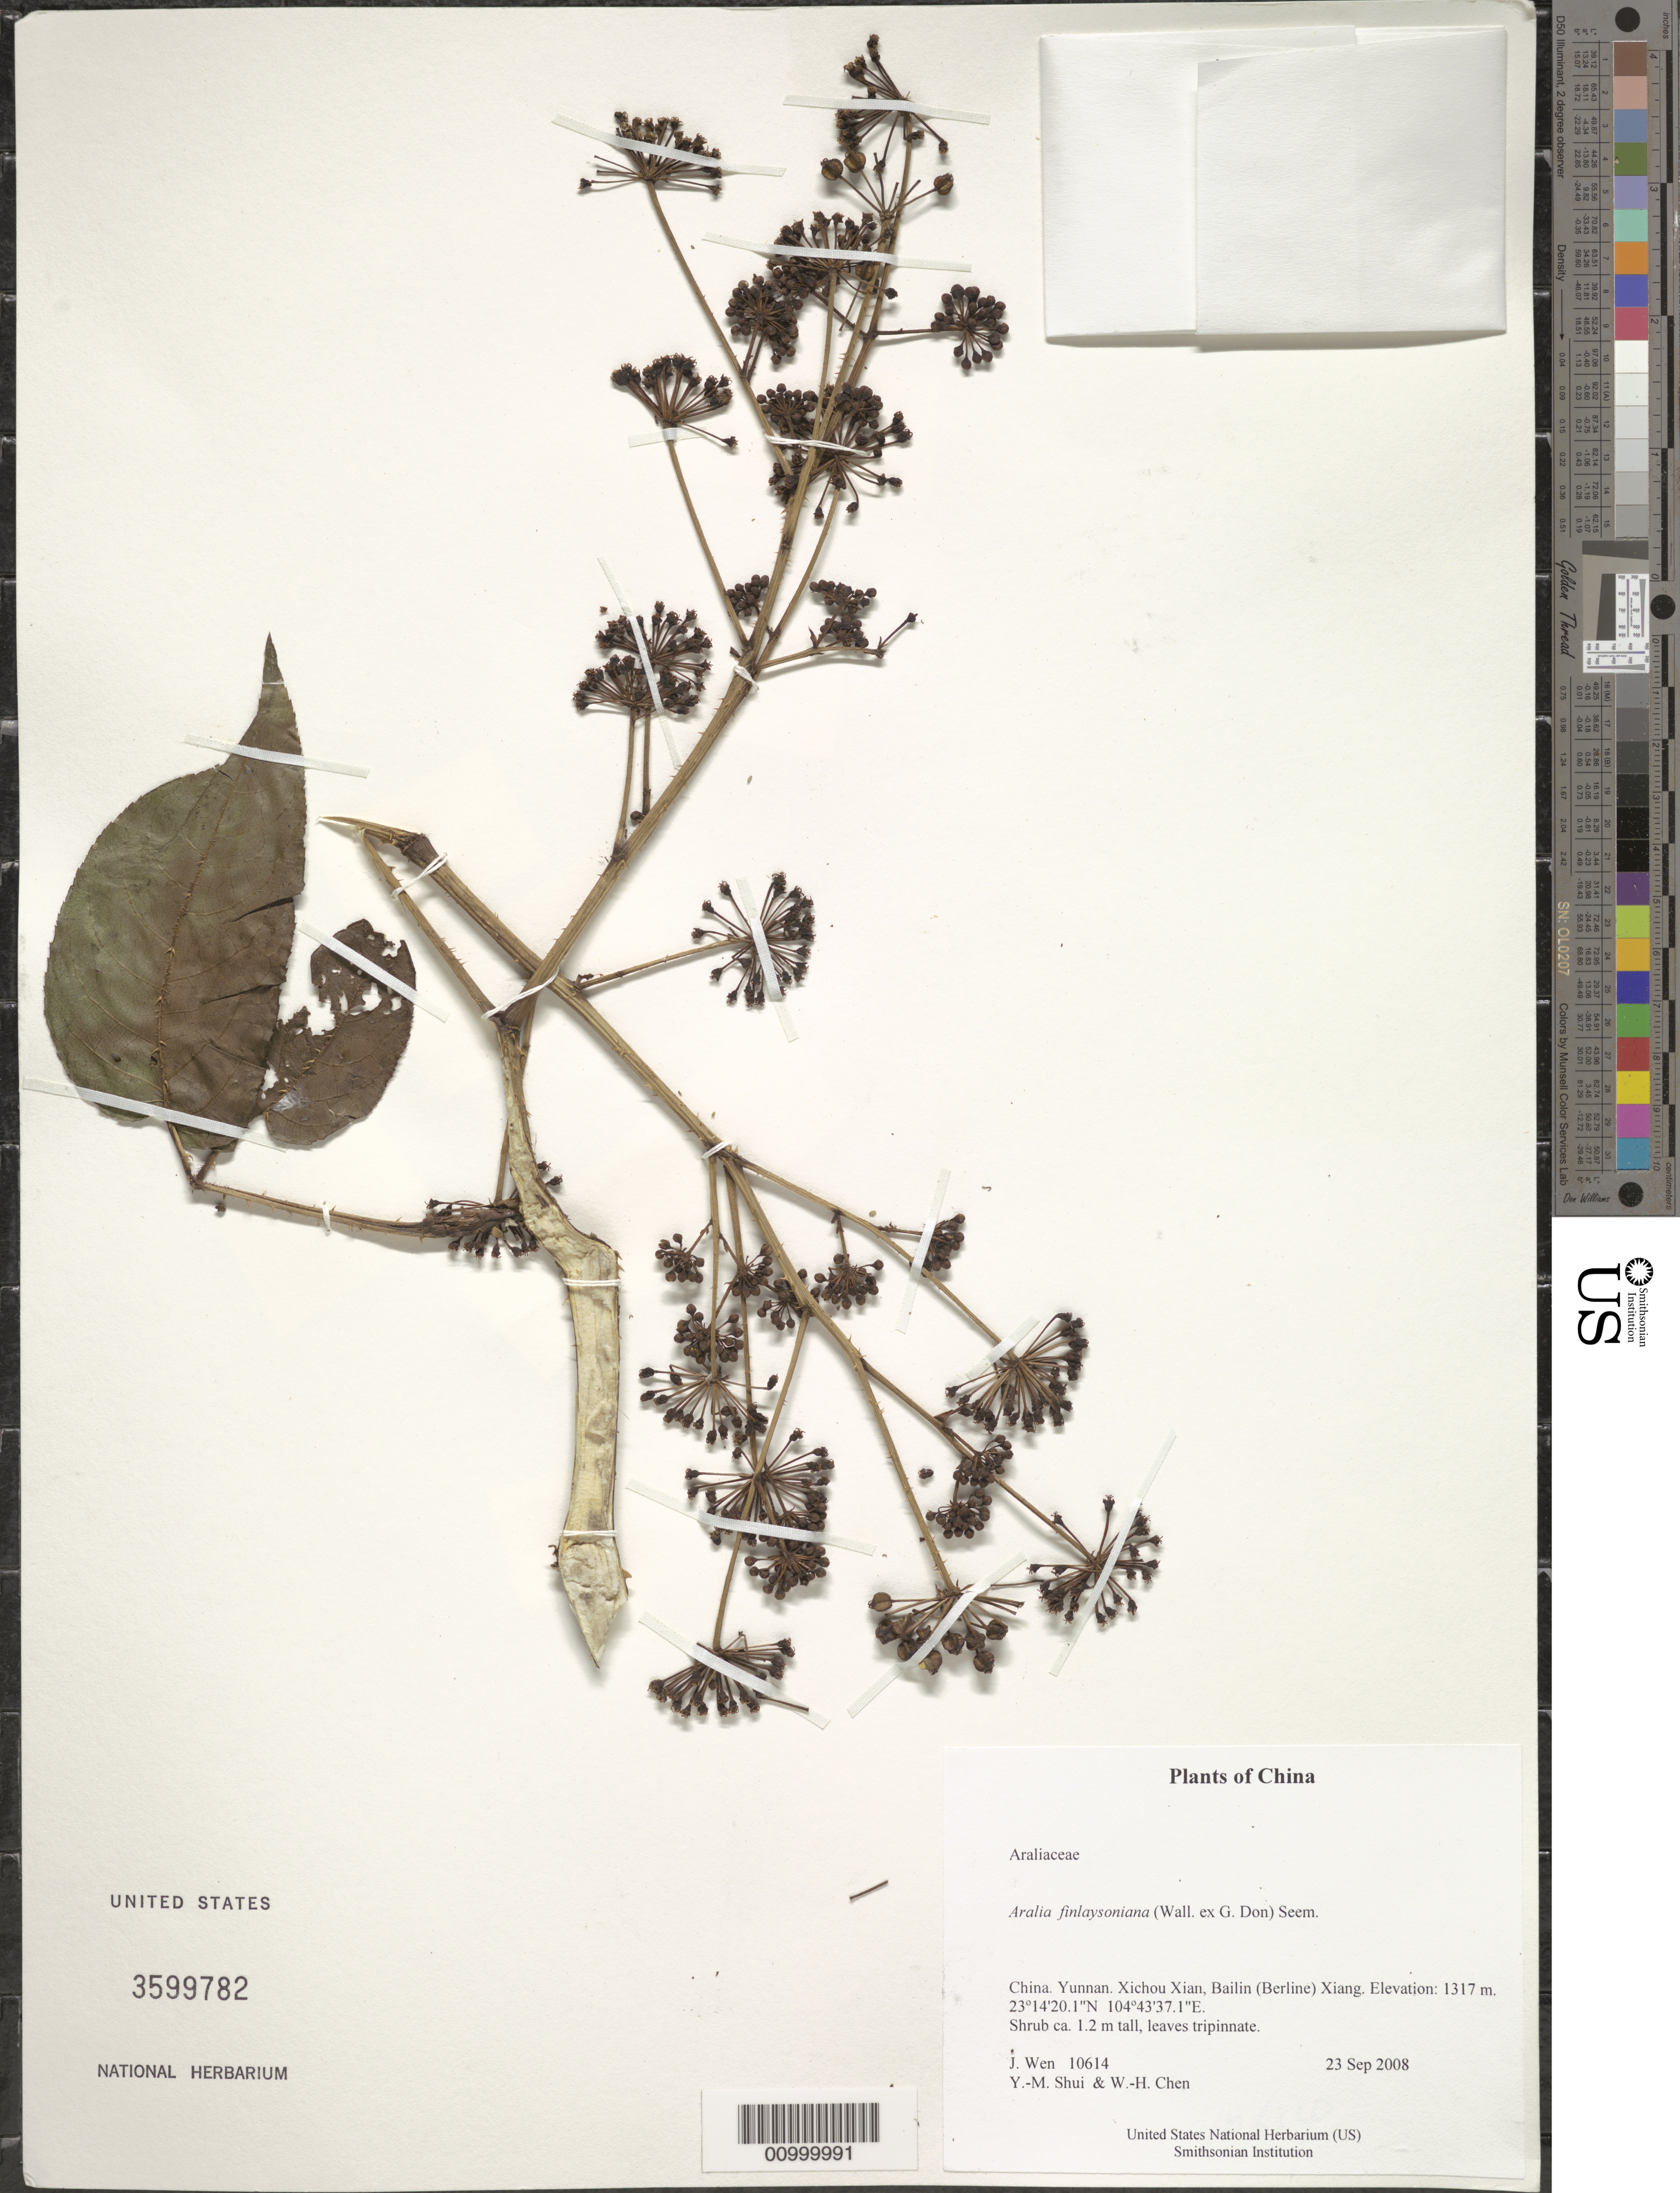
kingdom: Plantae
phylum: Tracheophyta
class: Magnoliopsida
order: Apiales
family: Araliaceae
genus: Aralia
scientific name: Aralia finlaysoniana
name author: (Wall. ex G. Don) Seem.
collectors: J. Wen, Y. Shui & W. Chen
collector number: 10614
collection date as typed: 23 Sep 2008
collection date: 2008-09-23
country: China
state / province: Yunnan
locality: Xichou Xian, Bailin (Berline) Xiang.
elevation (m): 1317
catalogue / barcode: US 3599782